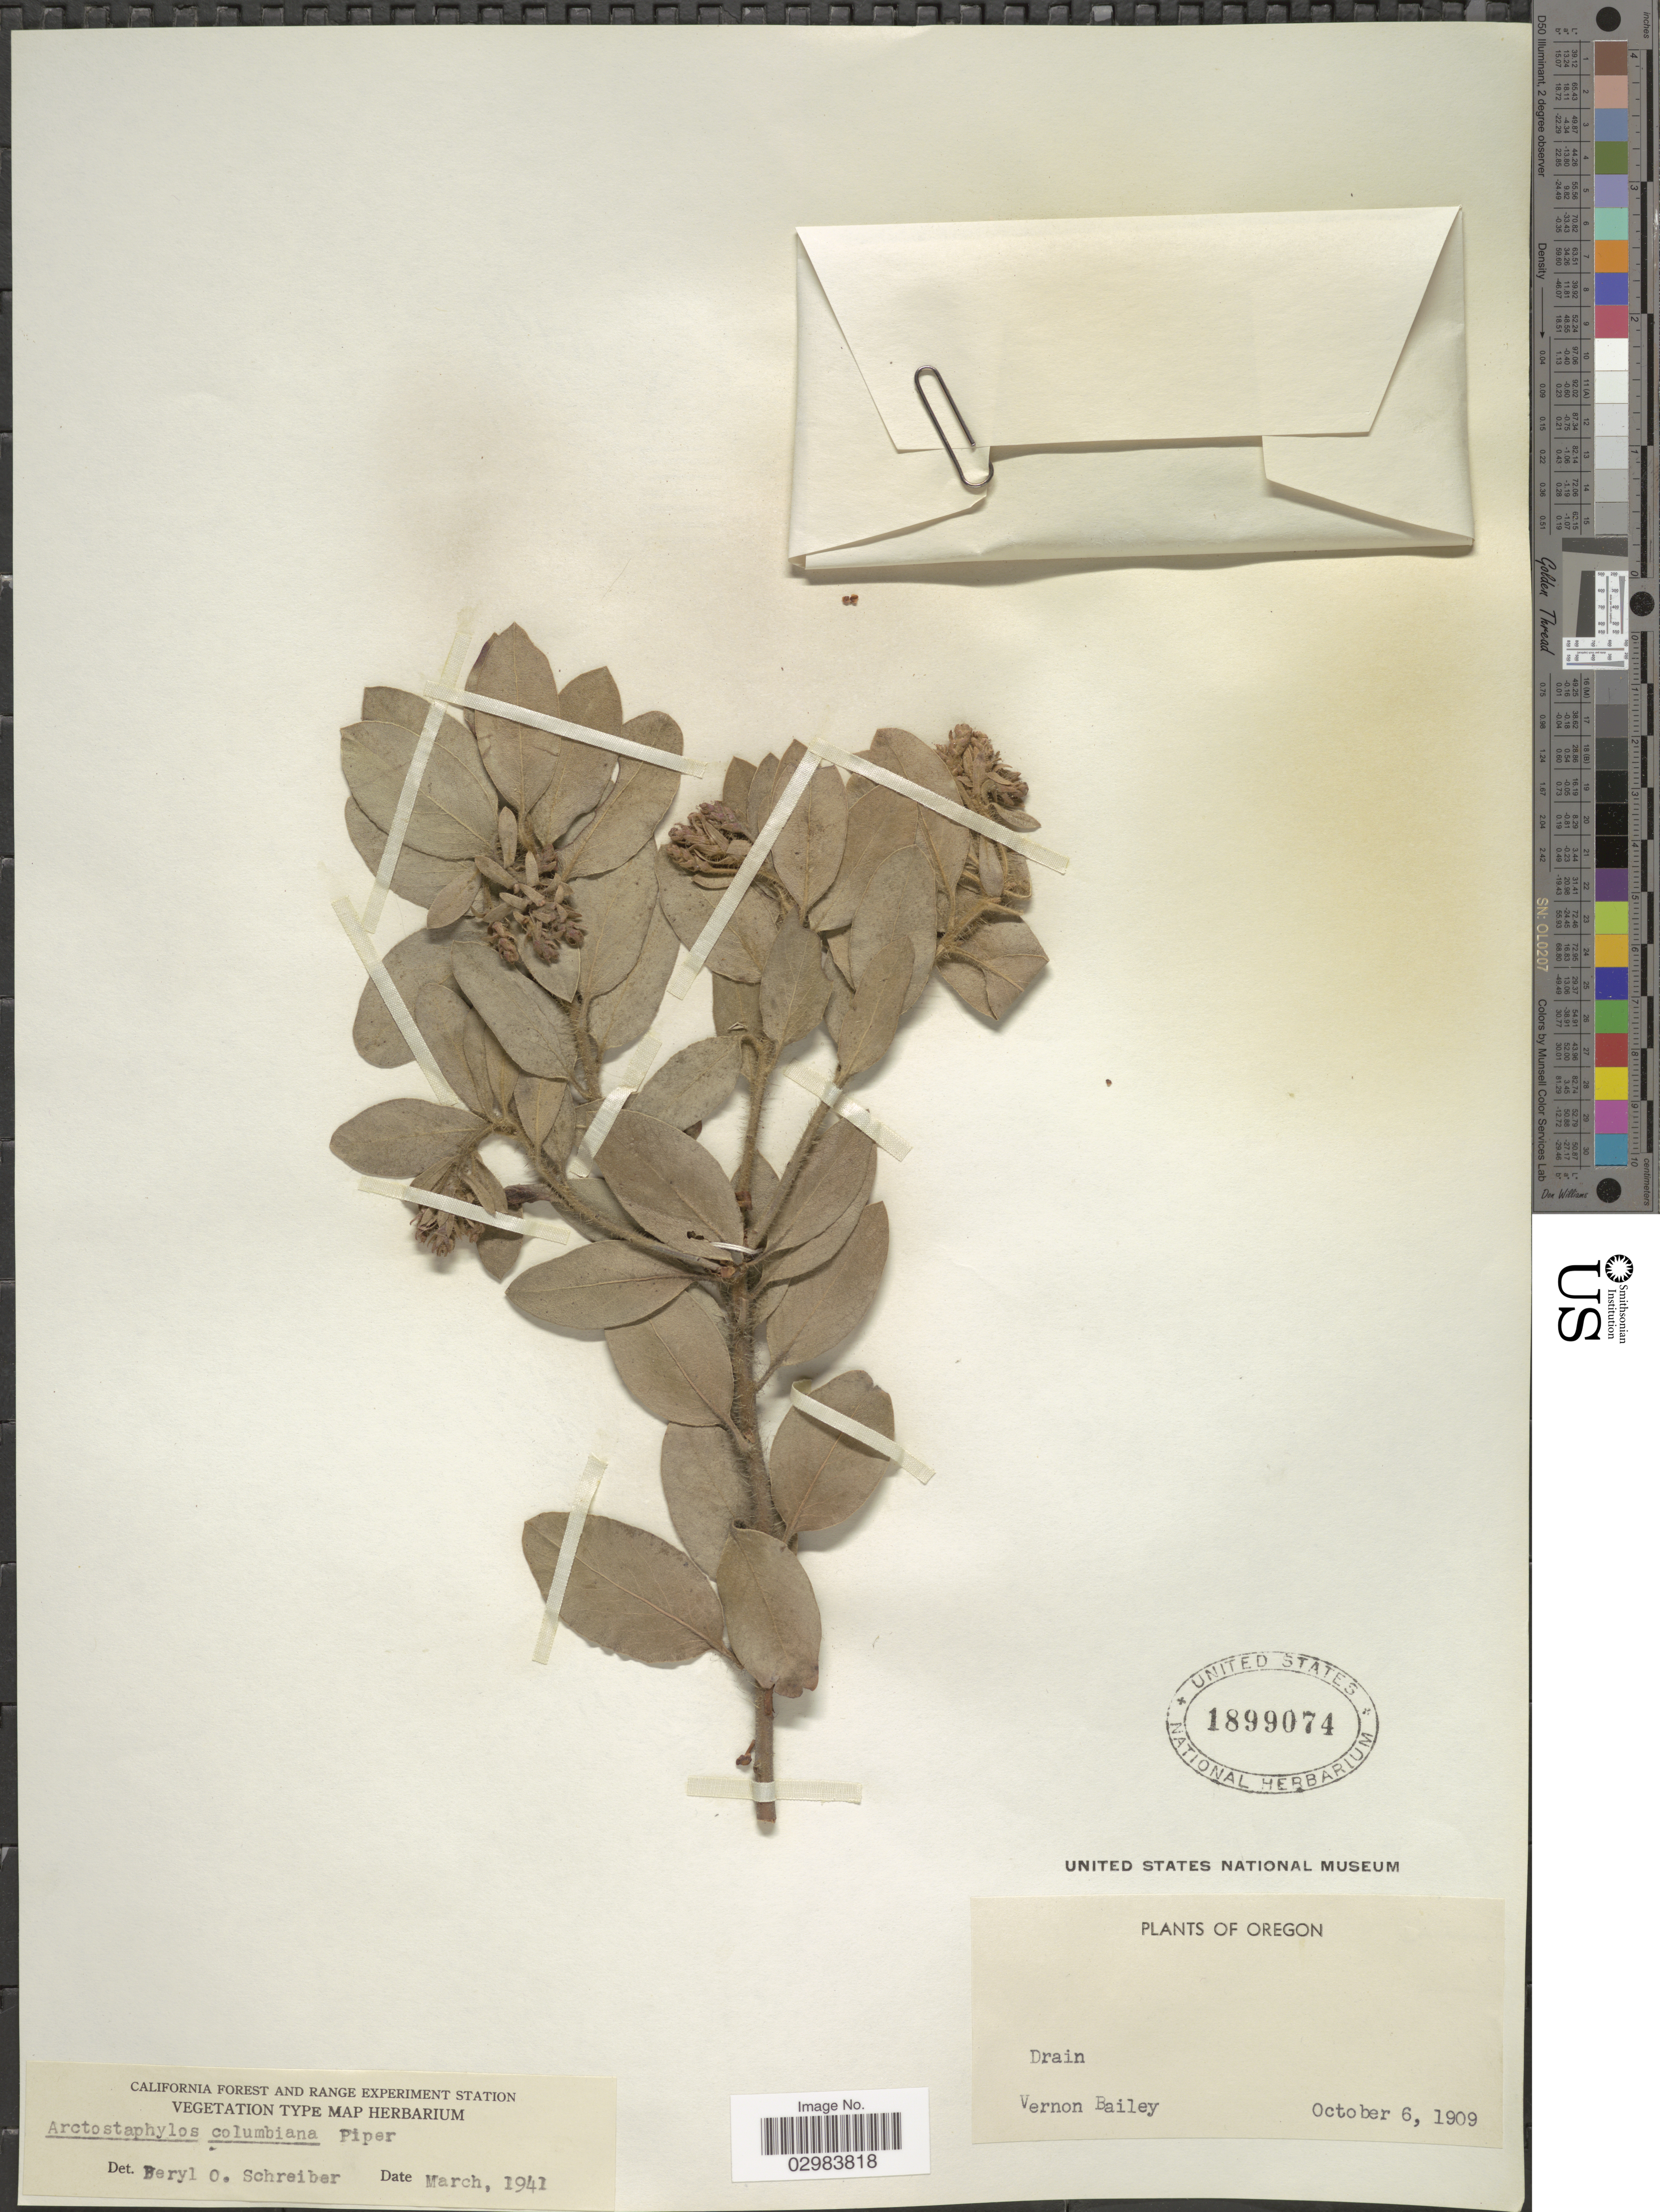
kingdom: Plantae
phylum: Tracheophyta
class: Magnoliopsida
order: Ericales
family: Ericaceae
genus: Arctostaphylos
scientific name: Arctostaphylos columbiana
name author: Piper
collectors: V. O. Bailey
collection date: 1909-10-06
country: United States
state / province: Oregon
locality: Drain.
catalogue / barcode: US 1899074